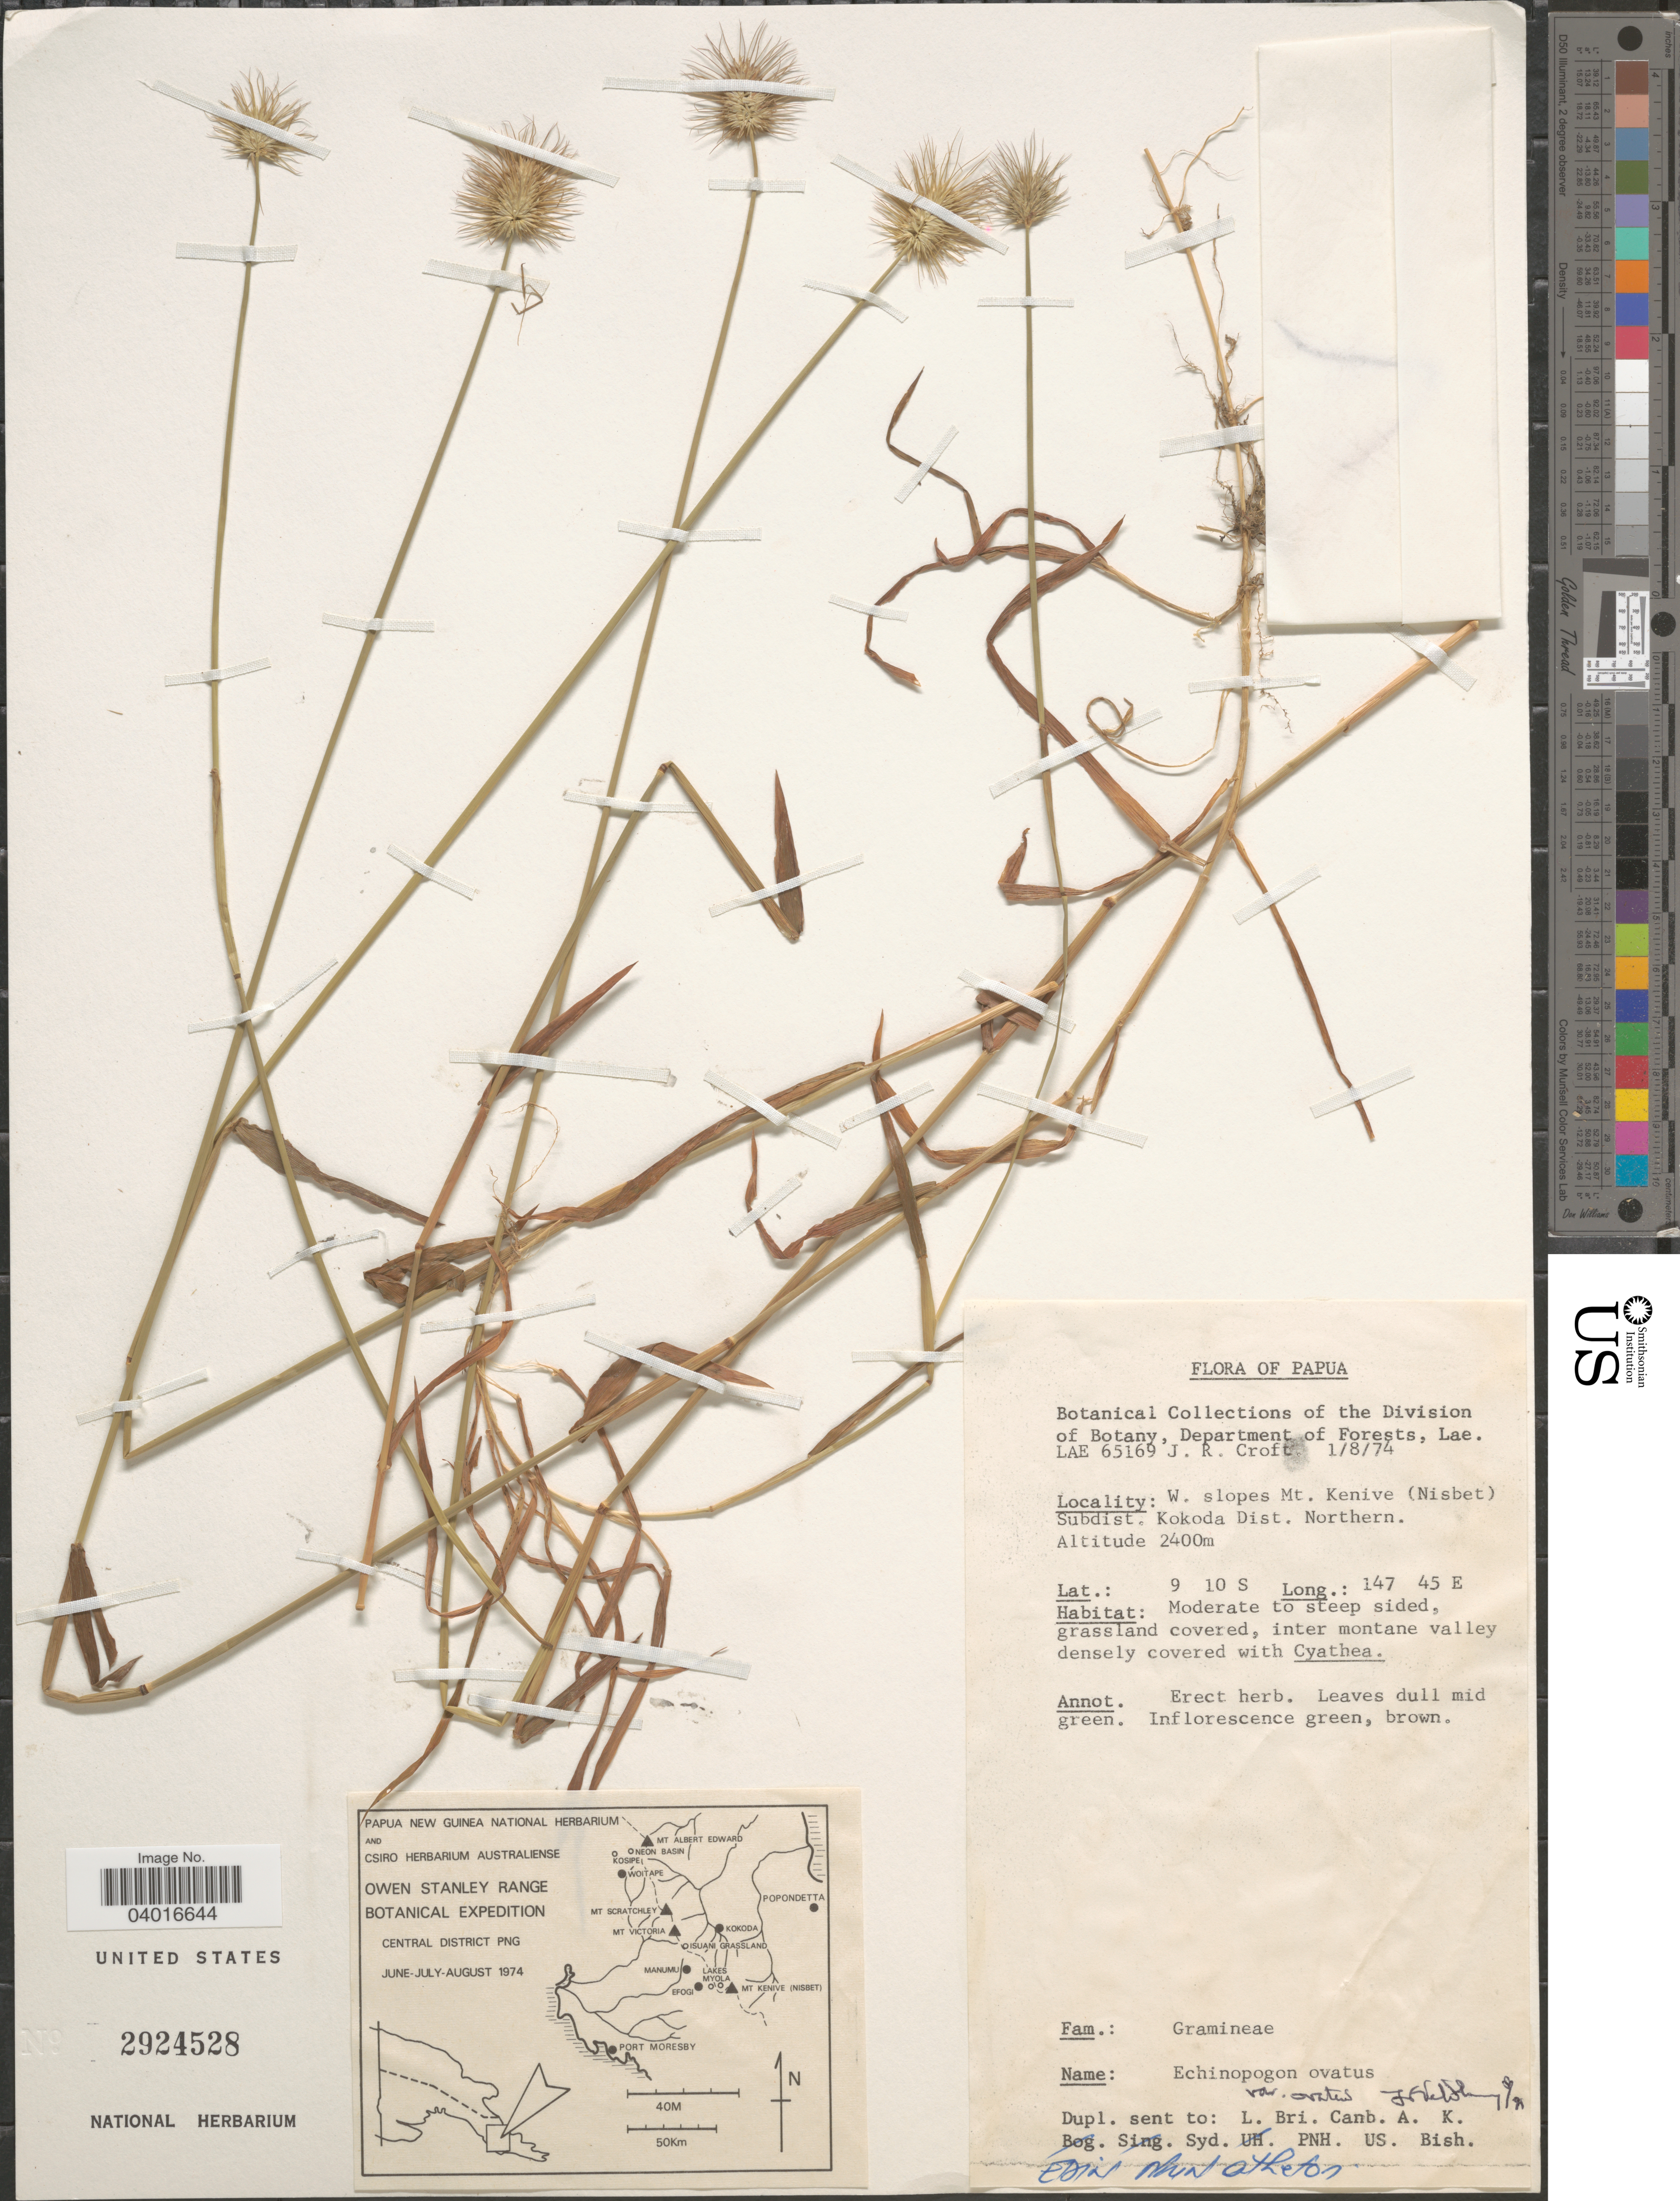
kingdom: Plantae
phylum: Tracheophyta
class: Liliopsida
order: Poales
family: Poaceae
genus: Echinopogon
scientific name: Echinopogon ovatus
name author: (G. Forst.) P. Beauv.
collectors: J. R. Croft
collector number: LAE65169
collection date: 1974-08-01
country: Papua New Guinea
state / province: Northern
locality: Papua. W. slopes Mt. Kenive (Nisbet) Subdist. Kokoda Dist. Northern. Inter montane valley densely covered with Cyathea.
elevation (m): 2400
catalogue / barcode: US 2924528